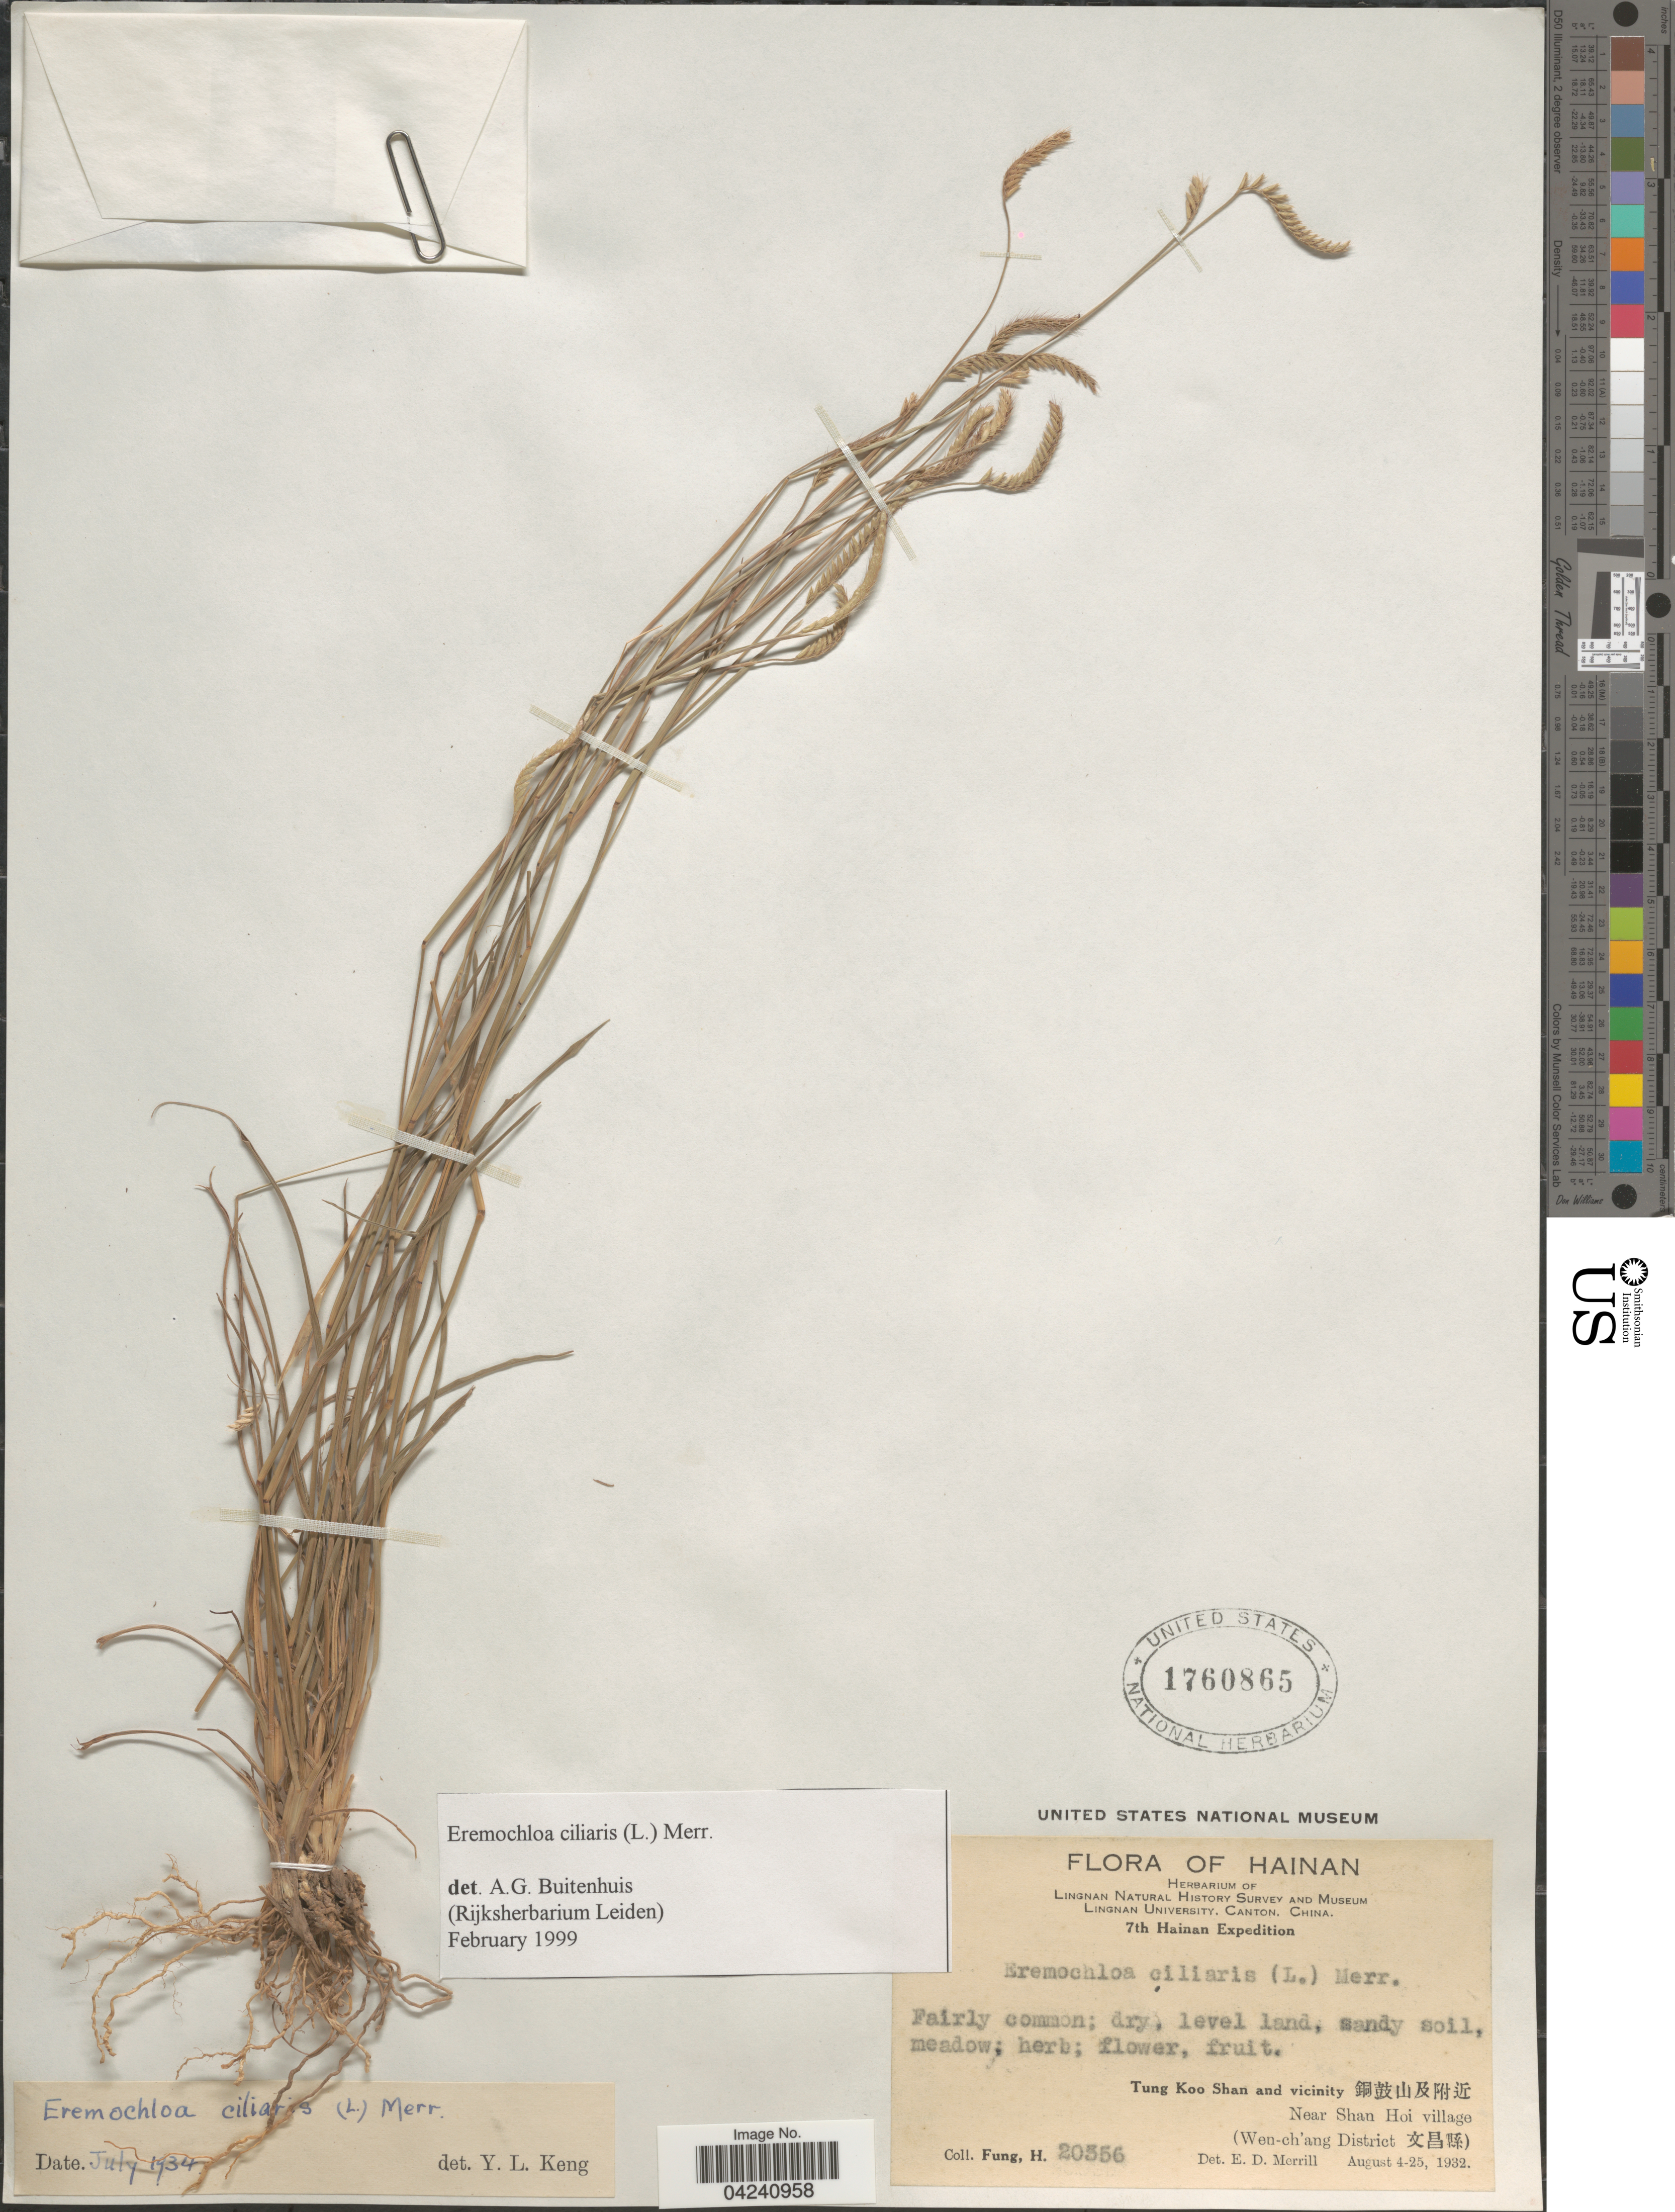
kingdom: Plantae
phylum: Tracheophyta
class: Liliopsida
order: Poales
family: Poaceae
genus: Eremochloa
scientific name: Eremochloa ciliaris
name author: (L.) Merr.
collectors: H. Fung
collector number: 20556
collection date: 1932-08-04/1932-08-25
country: China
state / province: Hainan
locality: Lingnan Natural History Survey and Museum. Lingnan University, Canton, China. 7th Hainan Expedition. Tung Koo Shan and vicinity X. Near Shan Hoi village (Wen-ch'ang District X).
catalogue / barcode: US 1760865